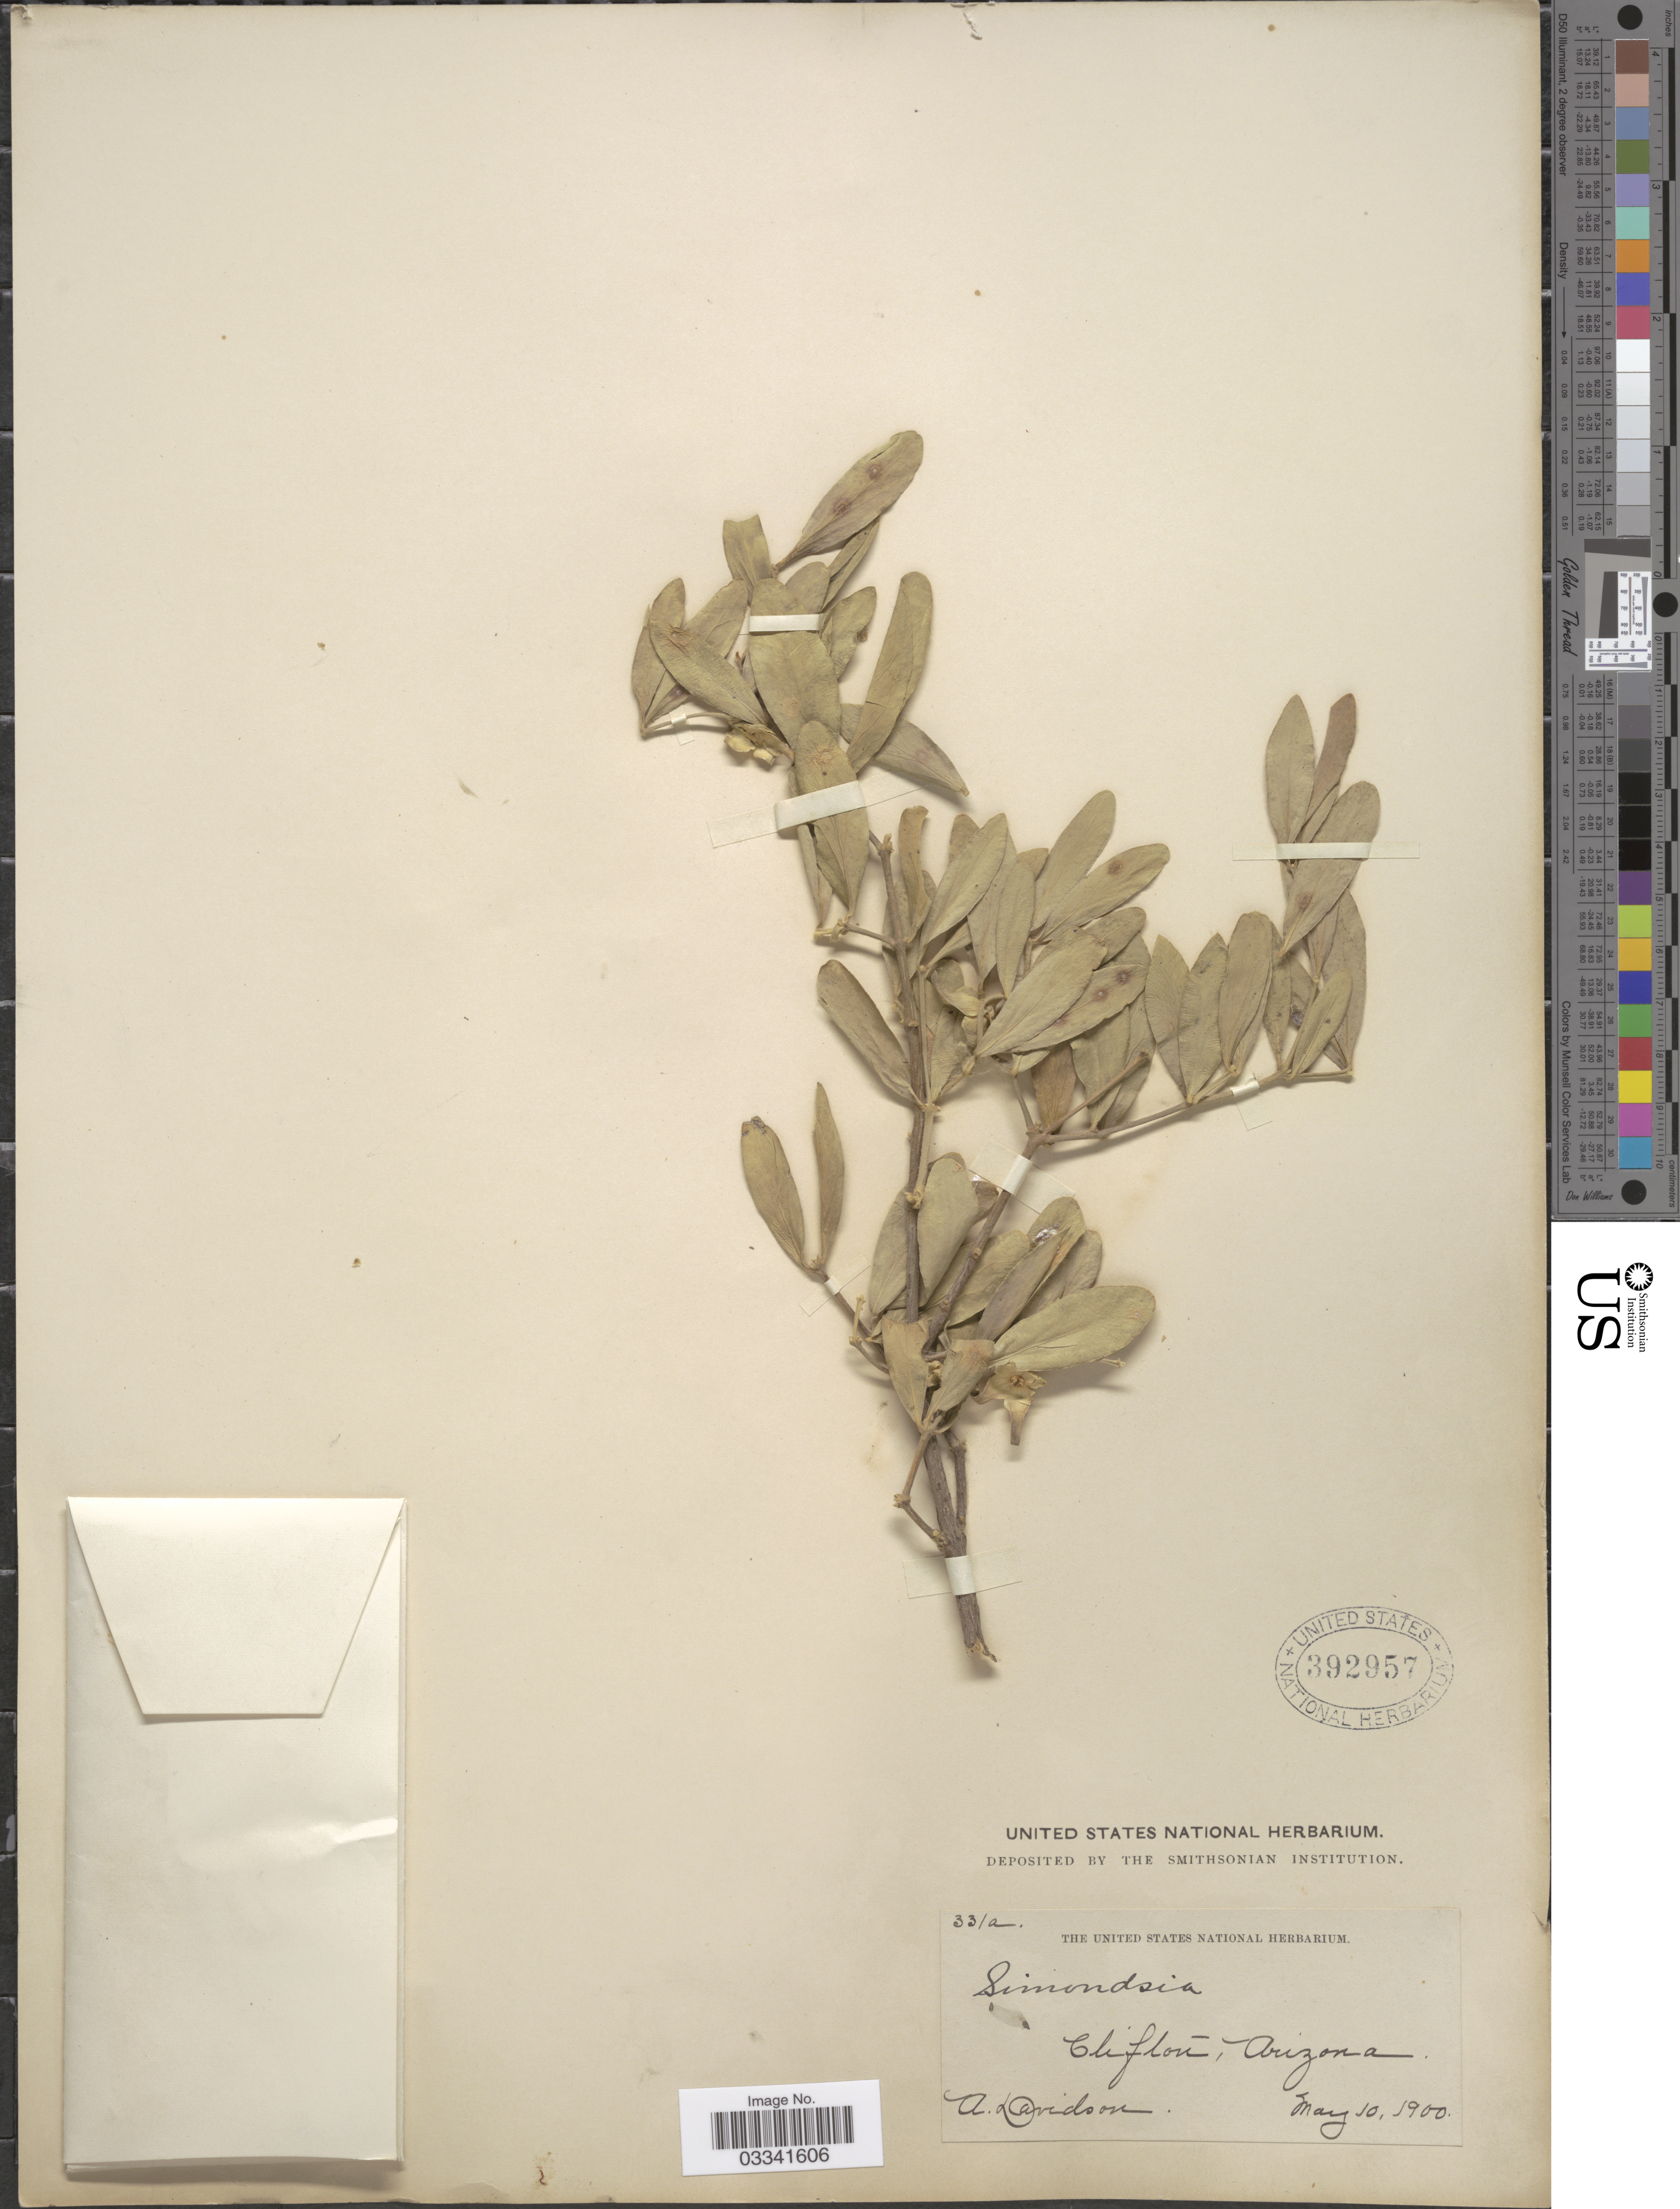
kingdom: Plantae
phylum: Tracheophyta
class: Magnoliopsida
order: Caryophyllales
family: Simmondsiaceae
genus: Simmondsia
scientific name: Simmondsia chinensis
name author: (Link) C.K. Schneid.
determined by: Strong, Mark T., (BOT), Smithsonian Institution - National Museum of Natural History (UNITED STATES)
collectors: A. Davidson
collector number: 331a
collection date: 1900-05-10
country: United States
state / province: Arizona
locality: Clifton.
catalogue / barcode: US 392957